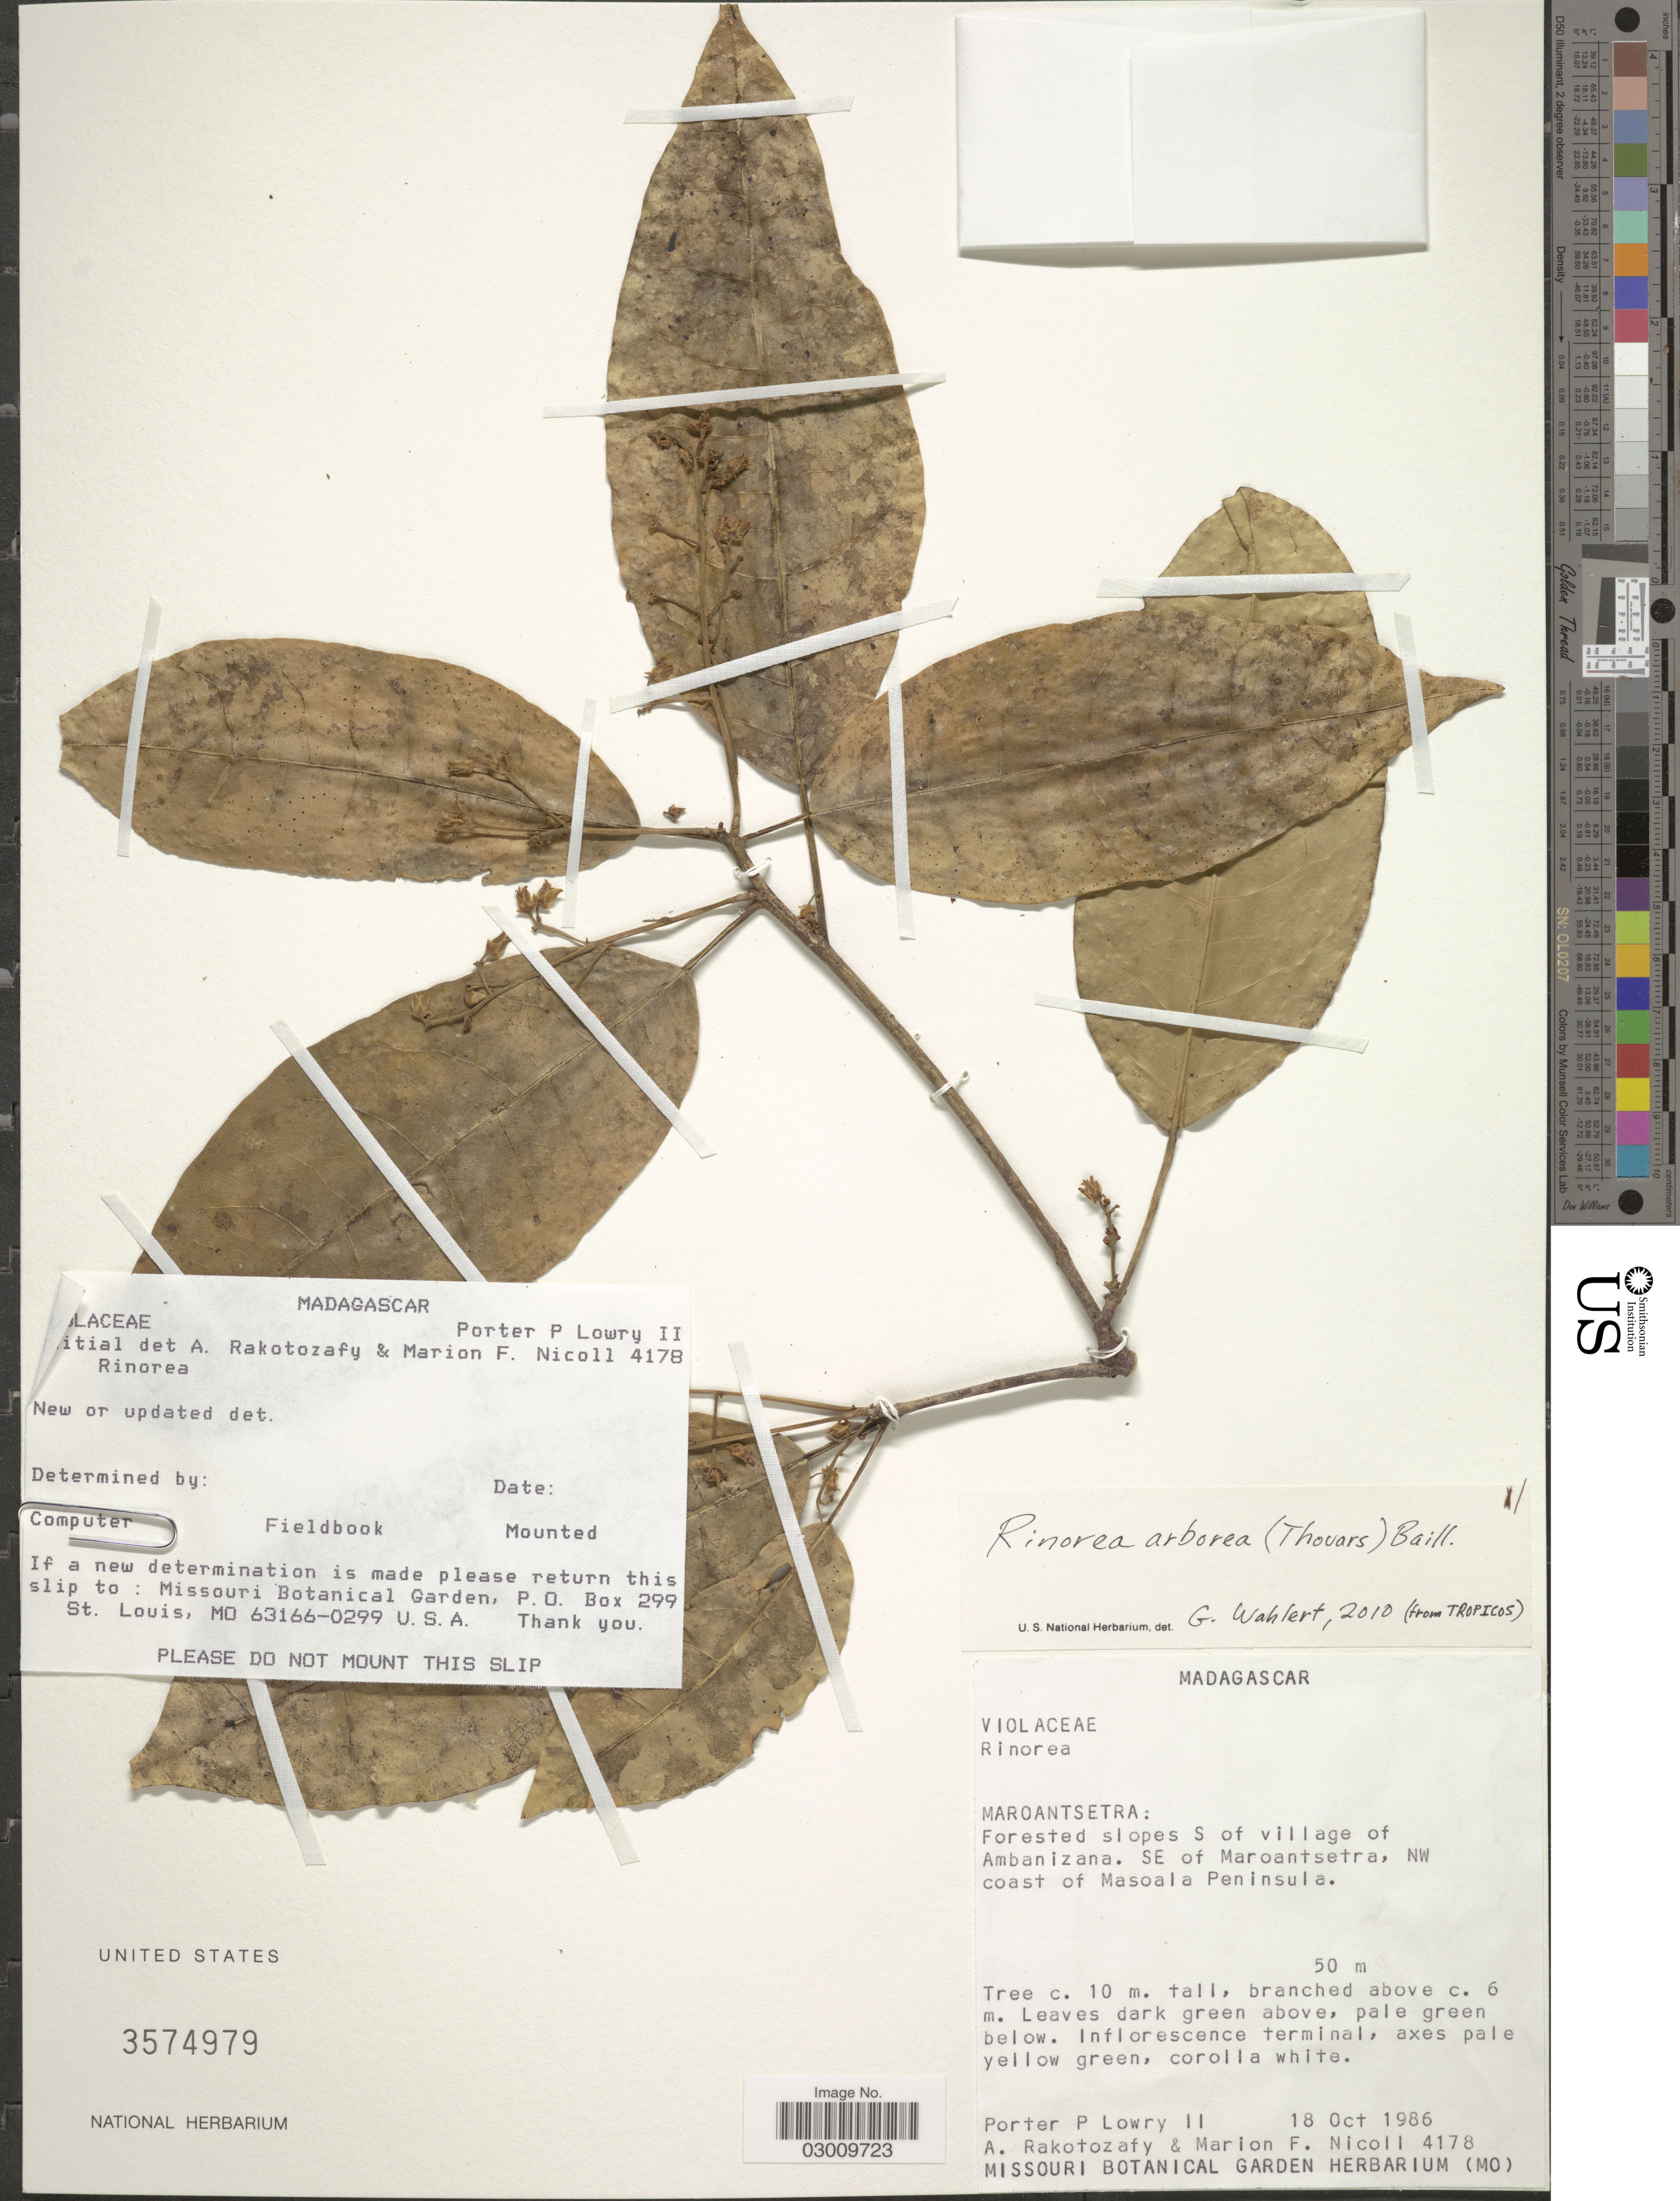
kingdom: Plantae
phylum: Tracheophyta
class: Magnoliopsida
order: Malpighiales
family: Violaceae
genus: Rinorea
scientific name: Rinorea arborea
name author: (Thouars) Baill.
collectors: P. P. Lowry, A. Rakotozafy & M. F. Nicoll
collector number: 4178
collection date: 1986-10-18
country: Madagascar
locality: Maroantsetra: Forested slopes S of village of Ambanizana. SE of Maroantsetra, NW coast of Masoala Peninsula.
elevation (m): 50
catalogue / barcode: US 3574979